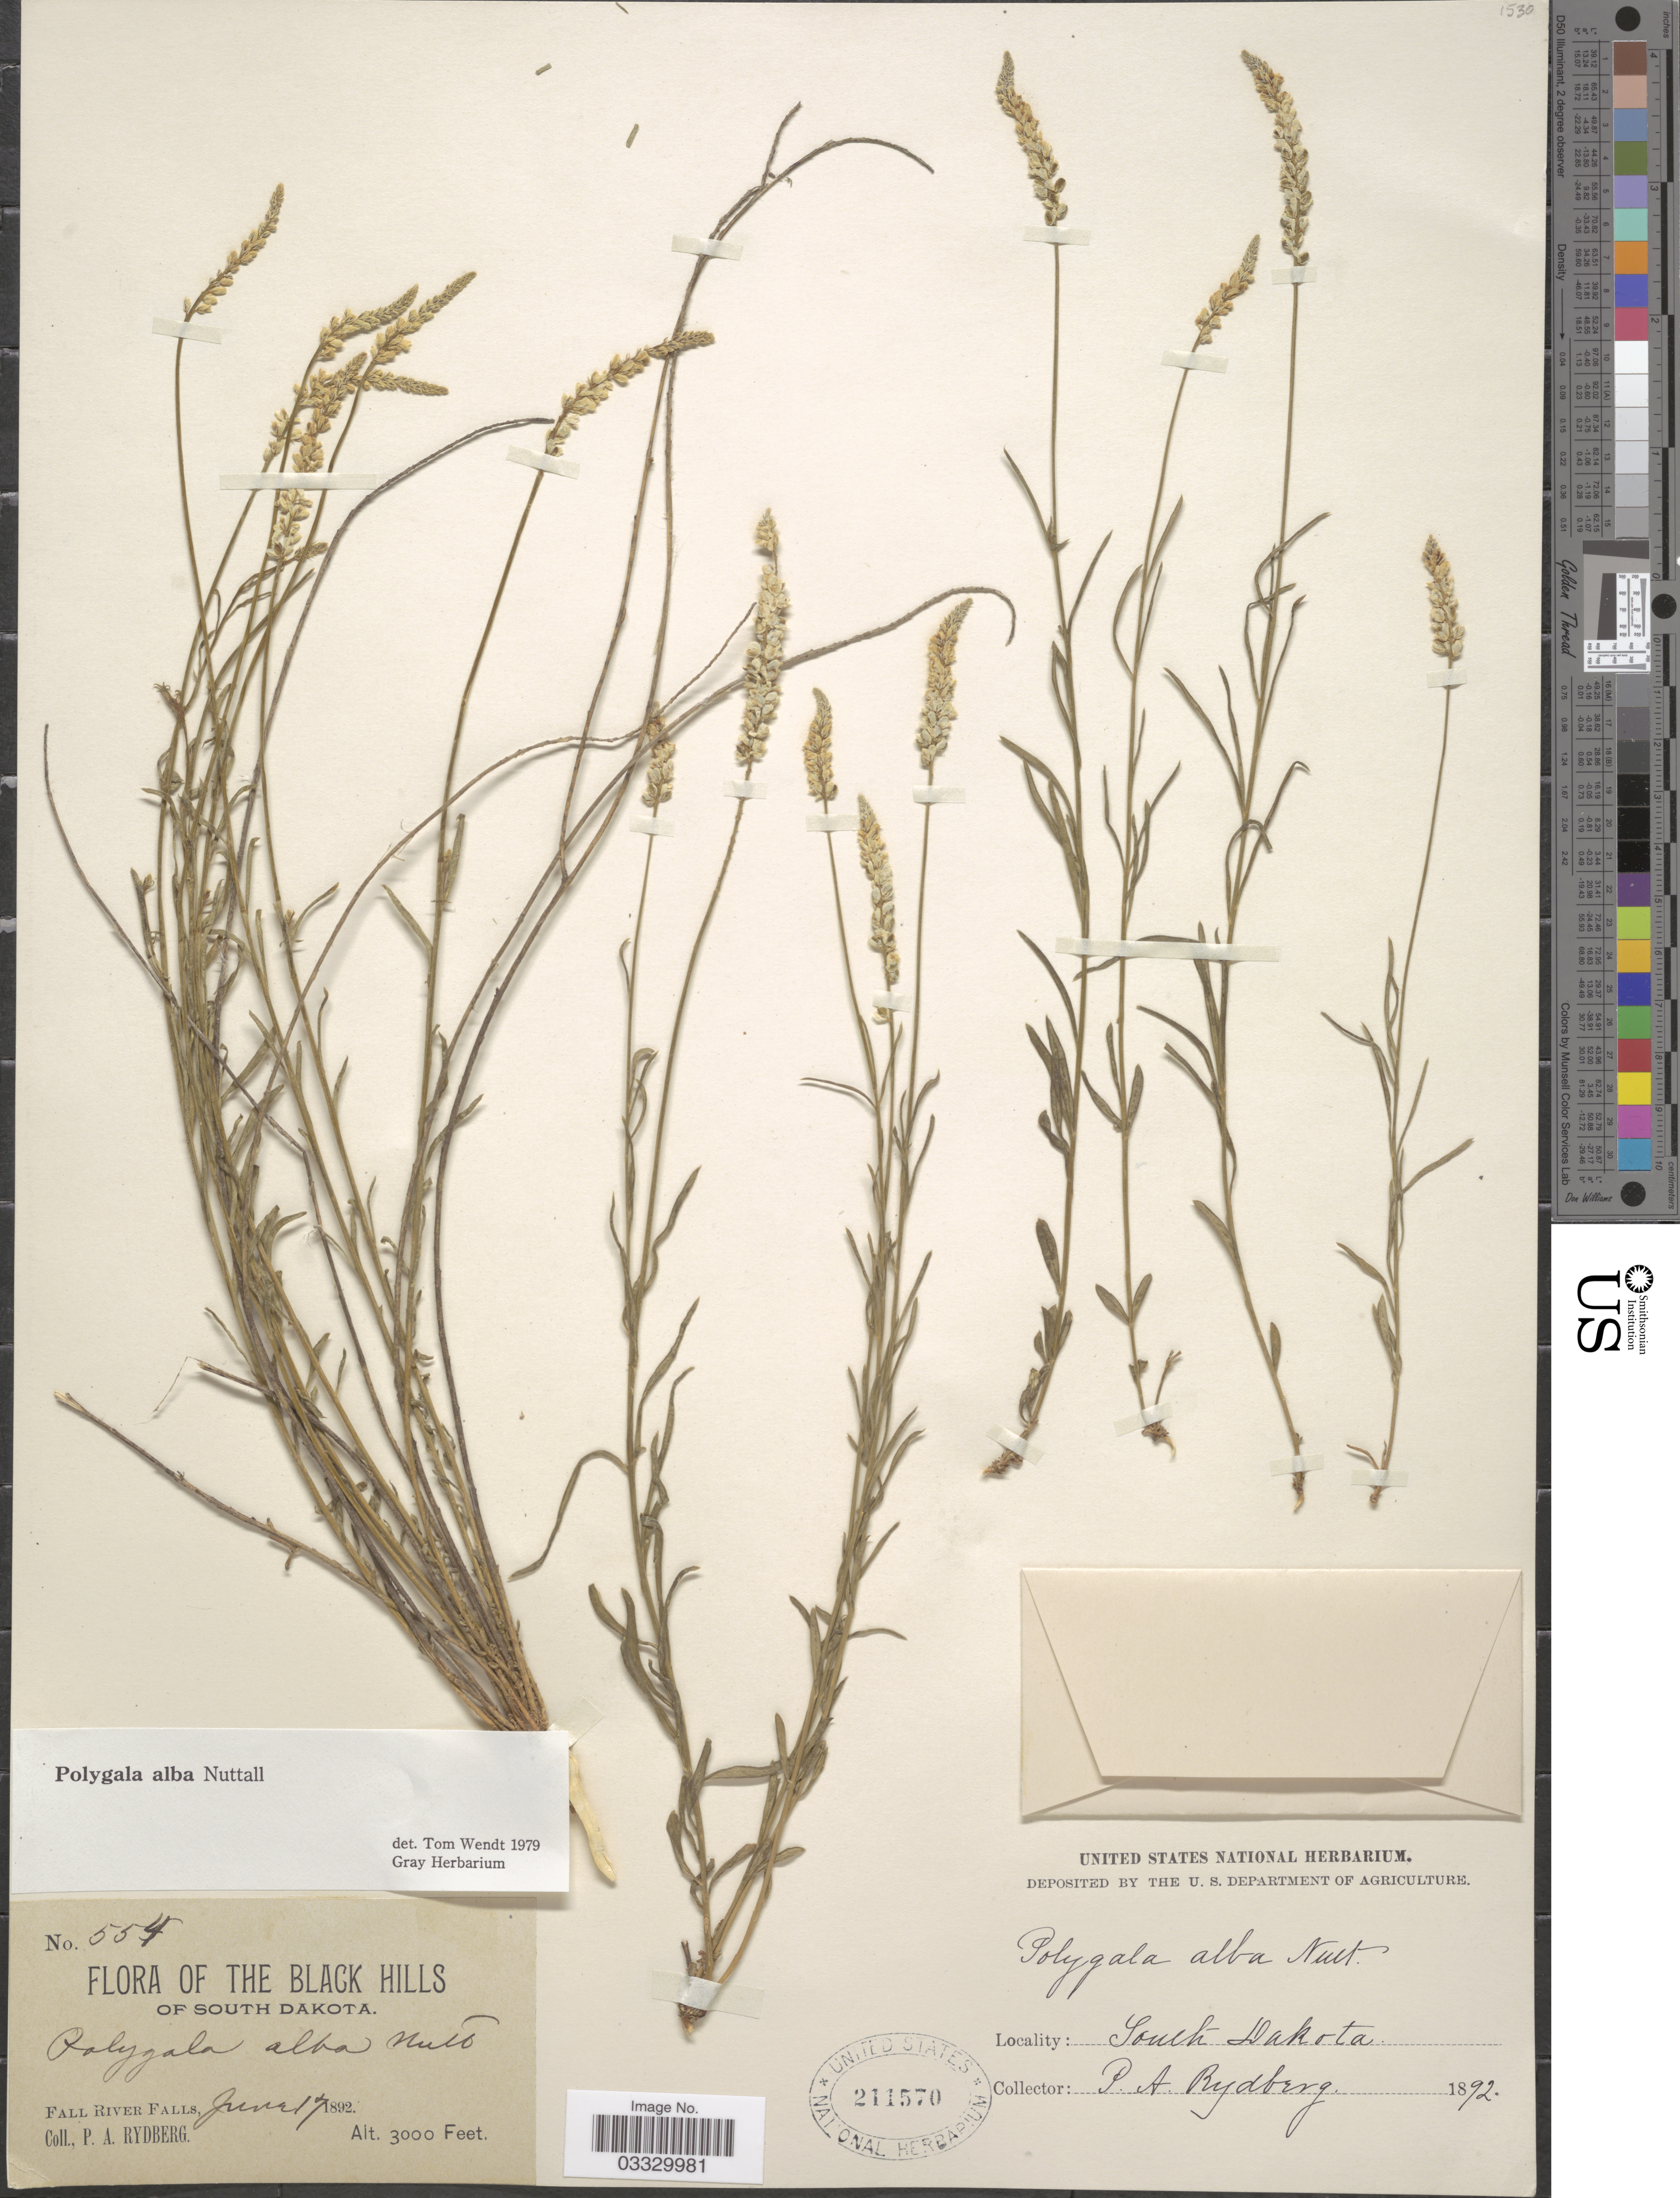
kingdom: Plantae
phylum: Tracheophyta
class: Magnoliopsida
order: Fabales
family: Polygalaceae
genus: Polygala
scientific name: Polygala alba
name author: Nutt.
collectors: P. A. Rydberg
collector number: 554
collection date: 1892-06-17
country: United States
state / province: South Dakota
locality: The Black Hills of South Dakota. Fall River Falls.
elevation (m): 914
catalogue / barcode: US 211570